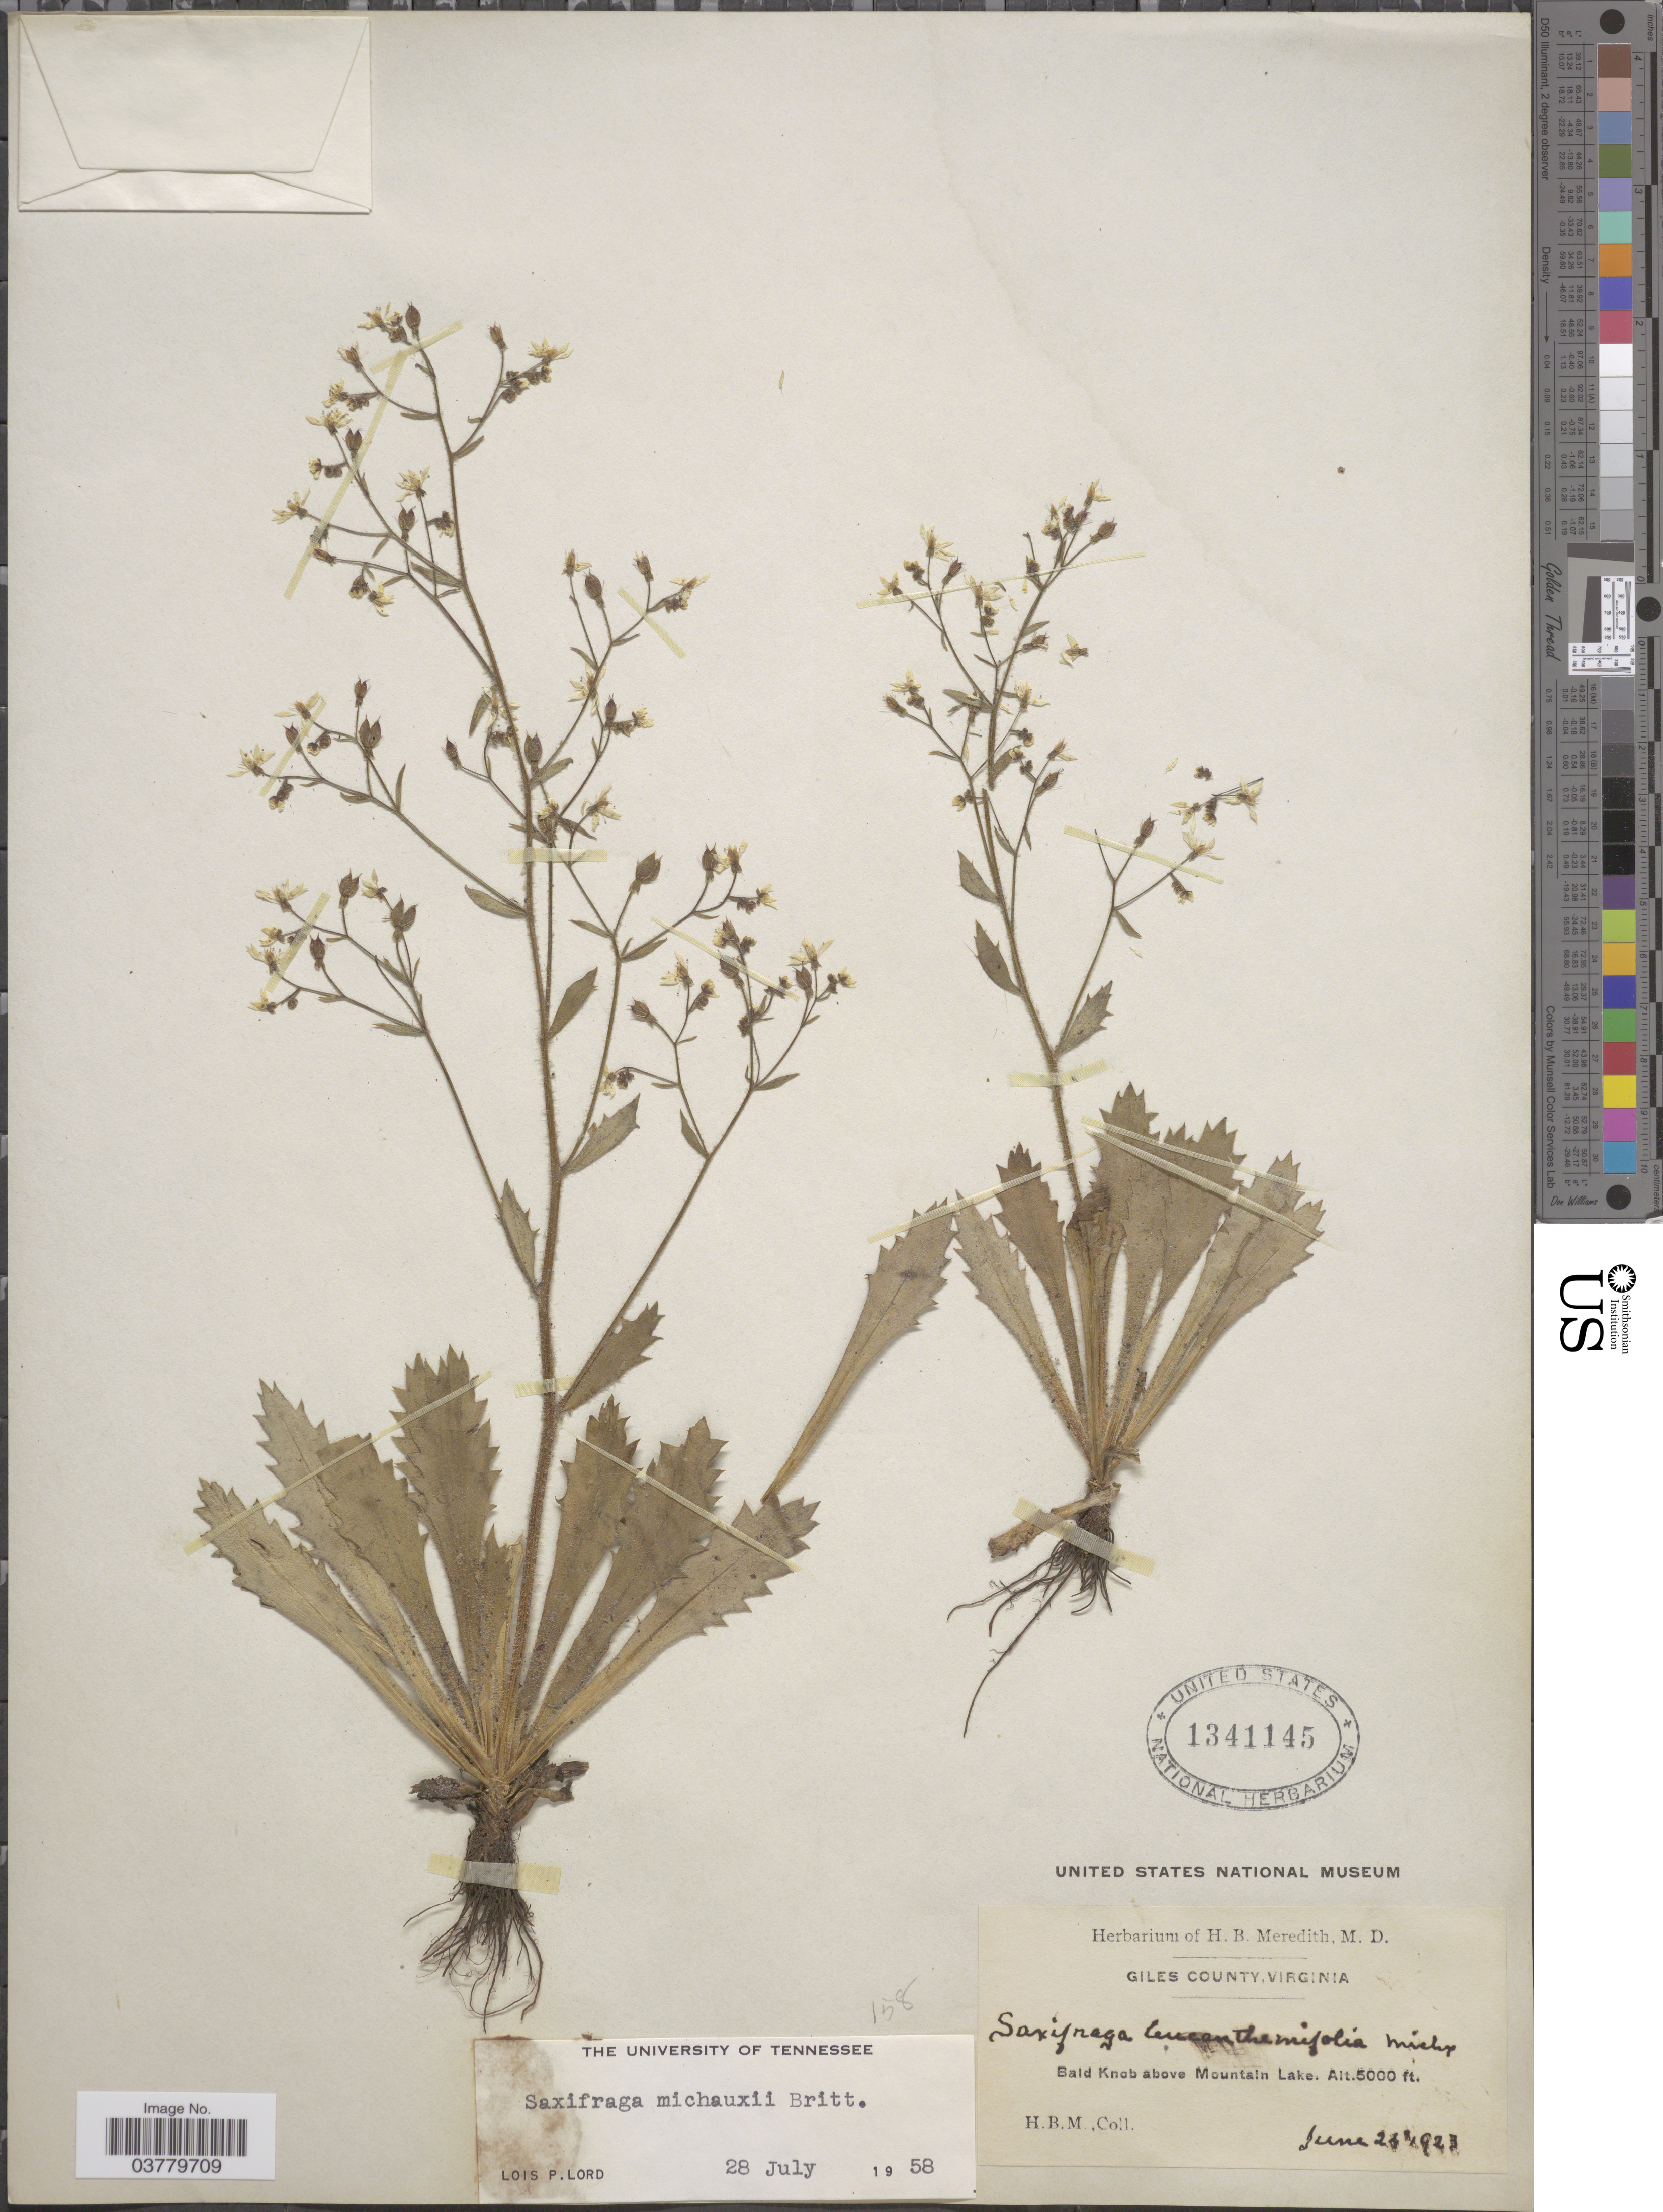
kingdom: Plantae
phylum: Tracheophyta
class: Magnoliopsida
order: Saxifragales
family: Saxifragaceae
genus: Micranthes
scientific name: Micranthes petiolaris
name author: (Raf.) Bush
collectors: H. Meredith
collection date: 1923-06-23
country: United States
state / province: Virginia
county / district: Giles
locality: Bald Knob above Mountain Lake.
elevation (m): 1524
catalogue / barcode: US 1341145